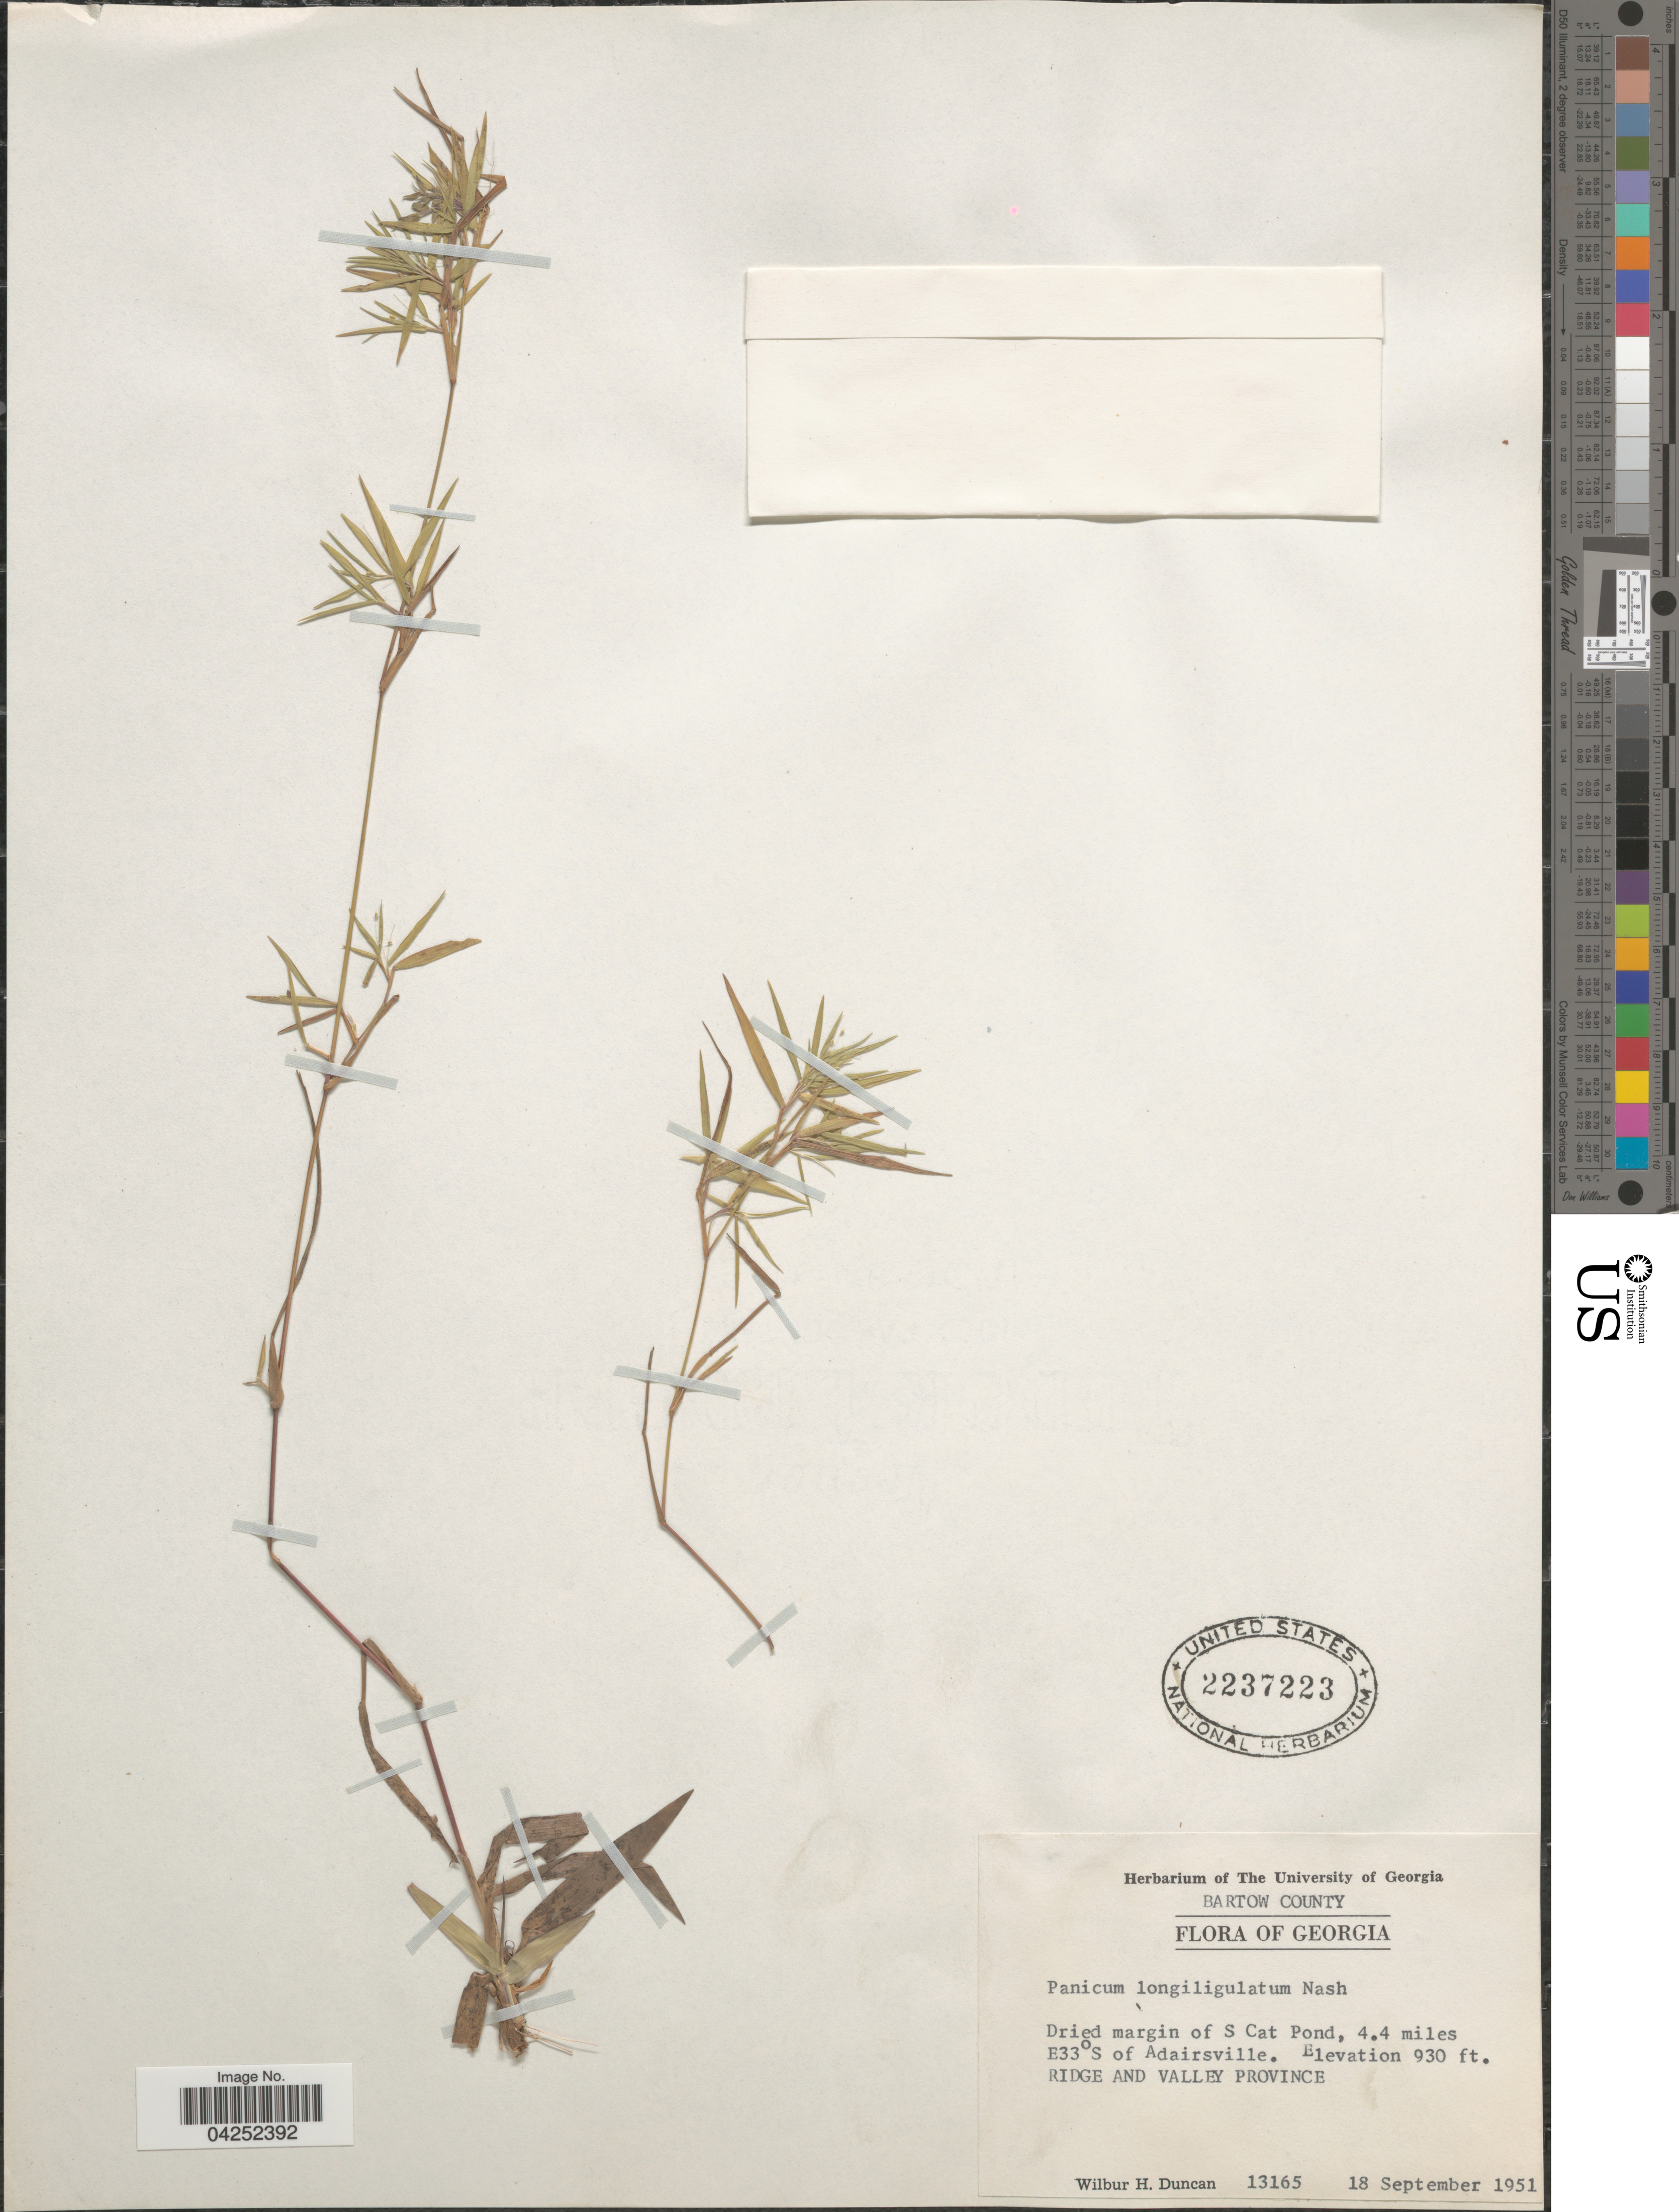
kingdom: Plantae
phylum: Tracheophyta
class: Liliopsida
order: Poales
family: Poaceae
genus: Dichanthelium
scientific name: Dichanthelium acuminatum var. longiligulatum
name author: (Nash) Gould & C.A. Clark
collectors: W. H. Duncan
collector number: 13165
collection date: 1951-09-18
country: United States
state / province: Georgia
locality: Bartow County. Dried margin of S Cat Pond, 4.4 miles E33ºS of Adairsville. Ridge and Valley Province.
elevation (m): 283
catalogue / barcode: US 2237223